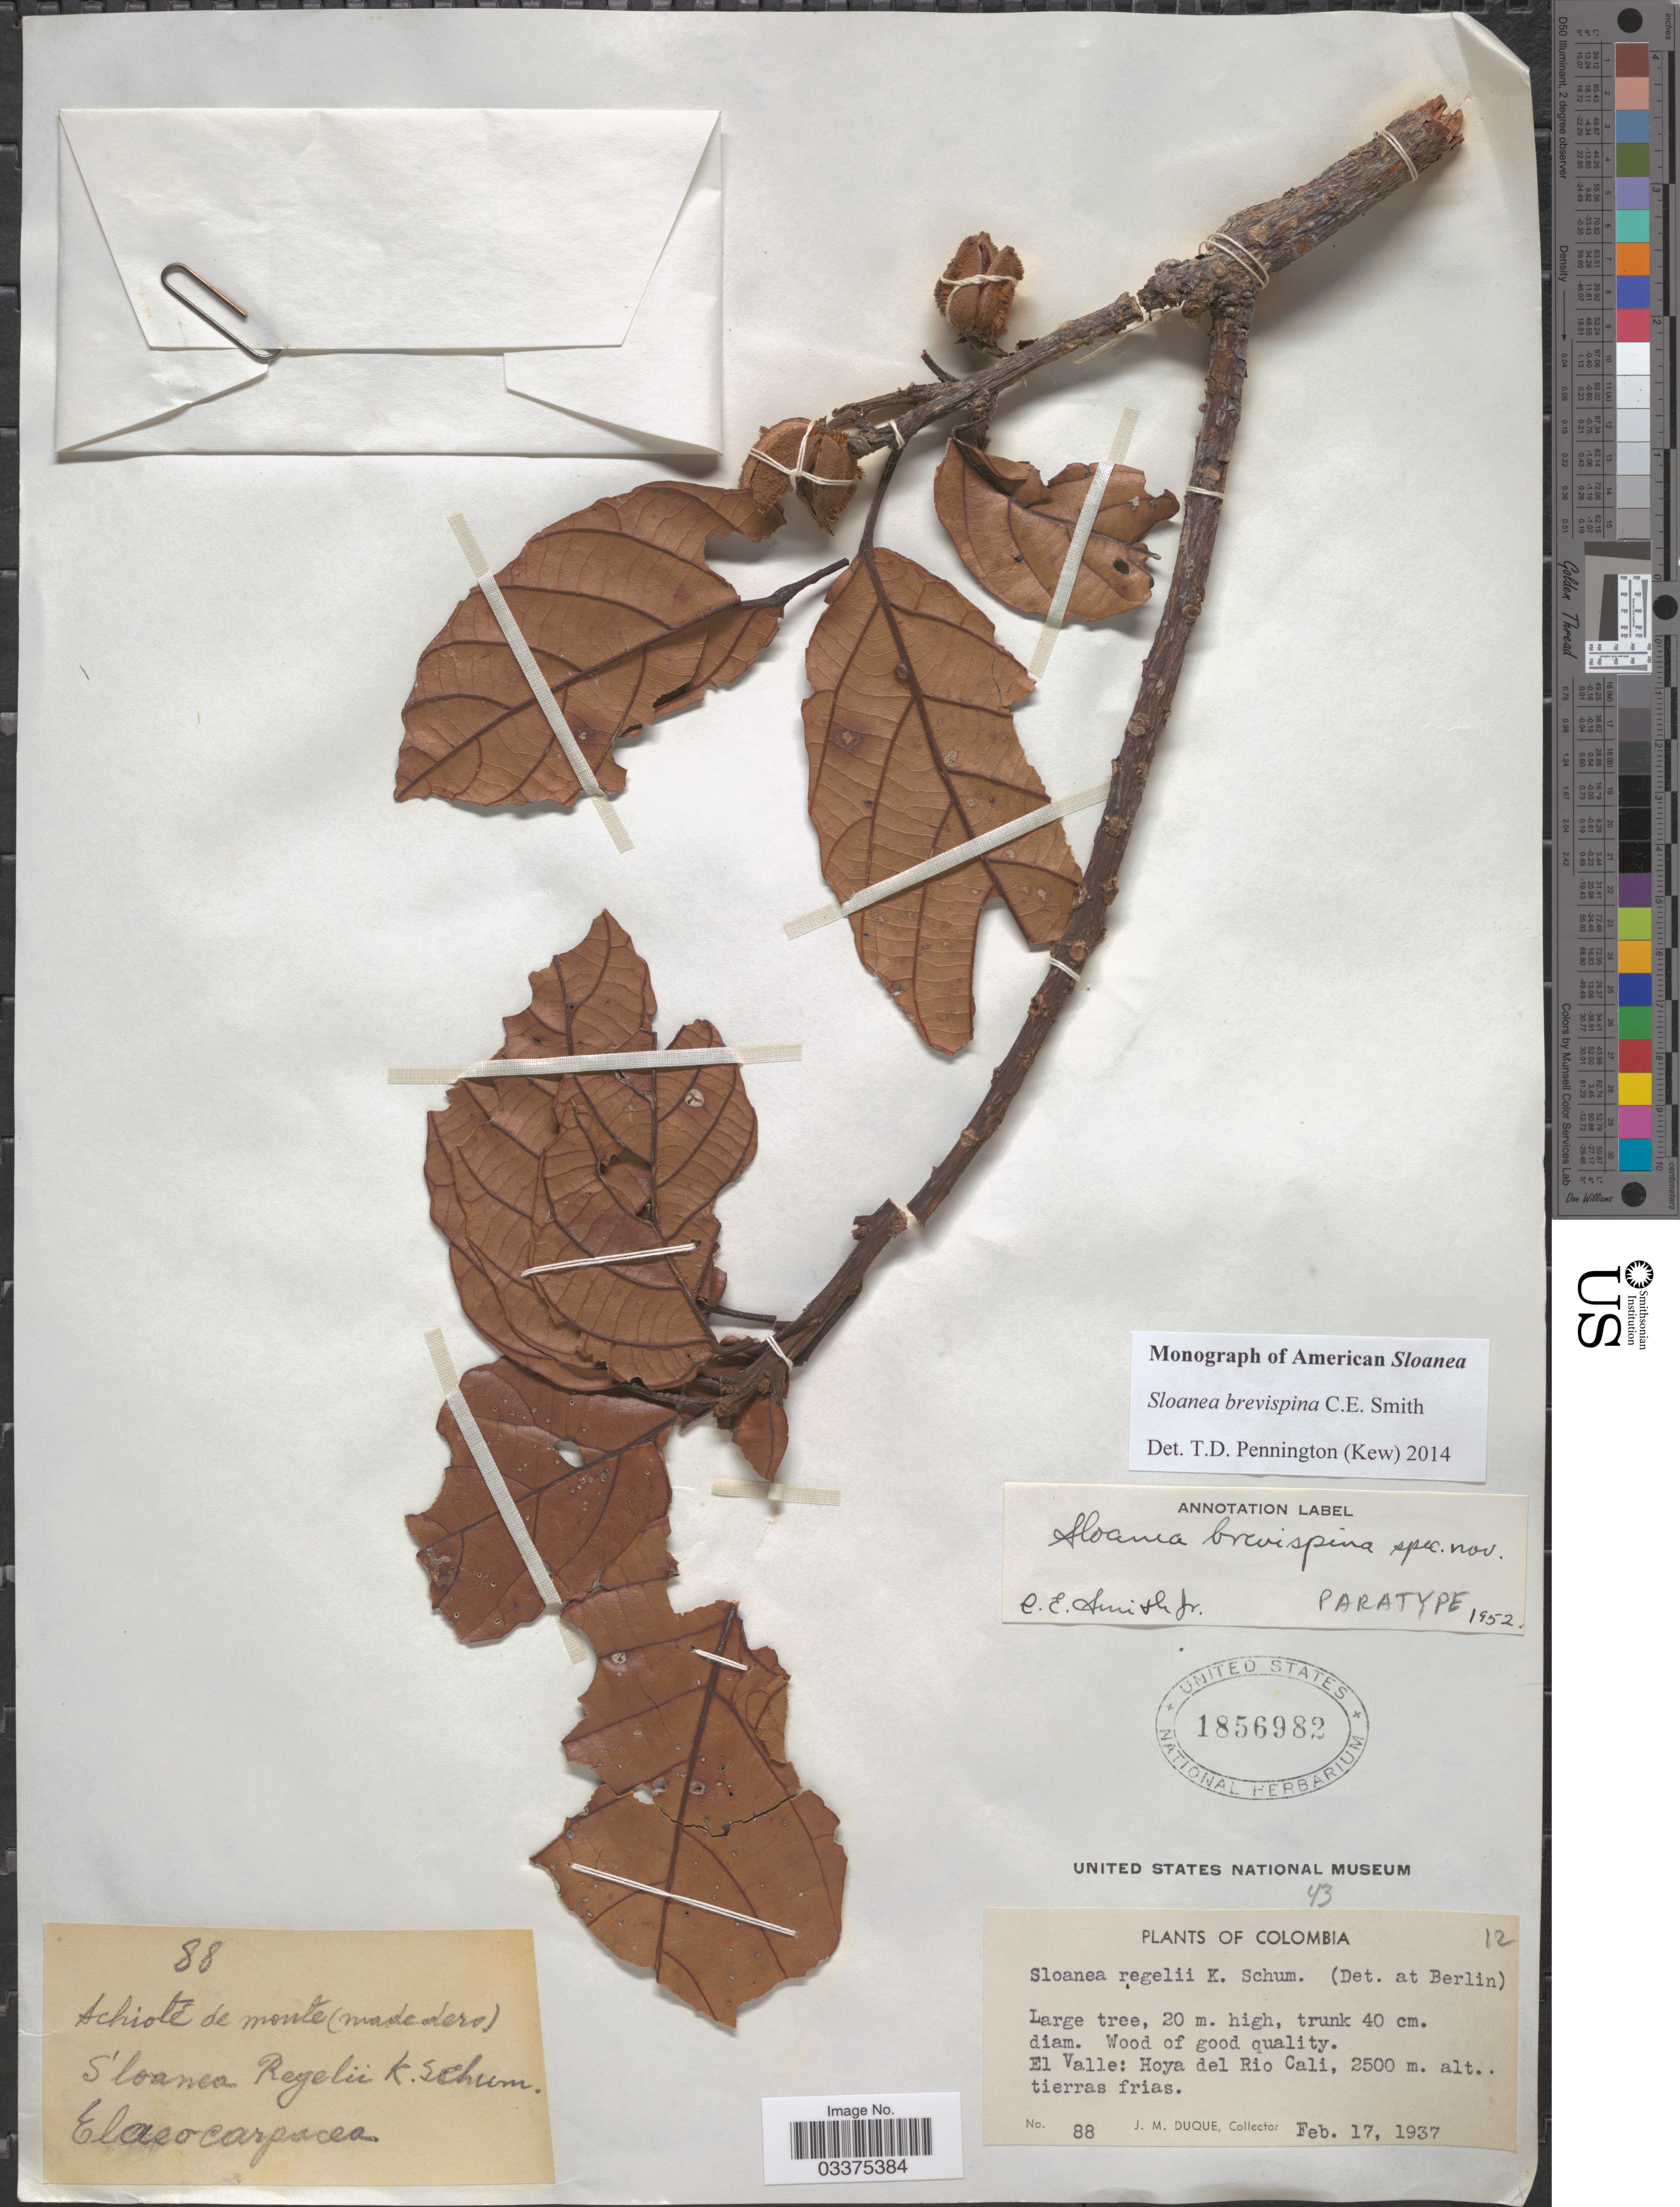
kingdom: Plantae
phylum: Tracheophyta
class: Magnoliopsida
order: Oxalidales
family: Elaeocarpaceae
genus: Sloanea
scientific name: Sloanea brevispina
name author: Earle Sm.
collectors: J. Duque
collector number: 88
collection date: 1937-02-17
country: Colombia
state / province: Valle del Cauca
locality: El Valle: Hoya del Rio Cali.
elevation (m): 2500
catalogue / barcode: US 1856982